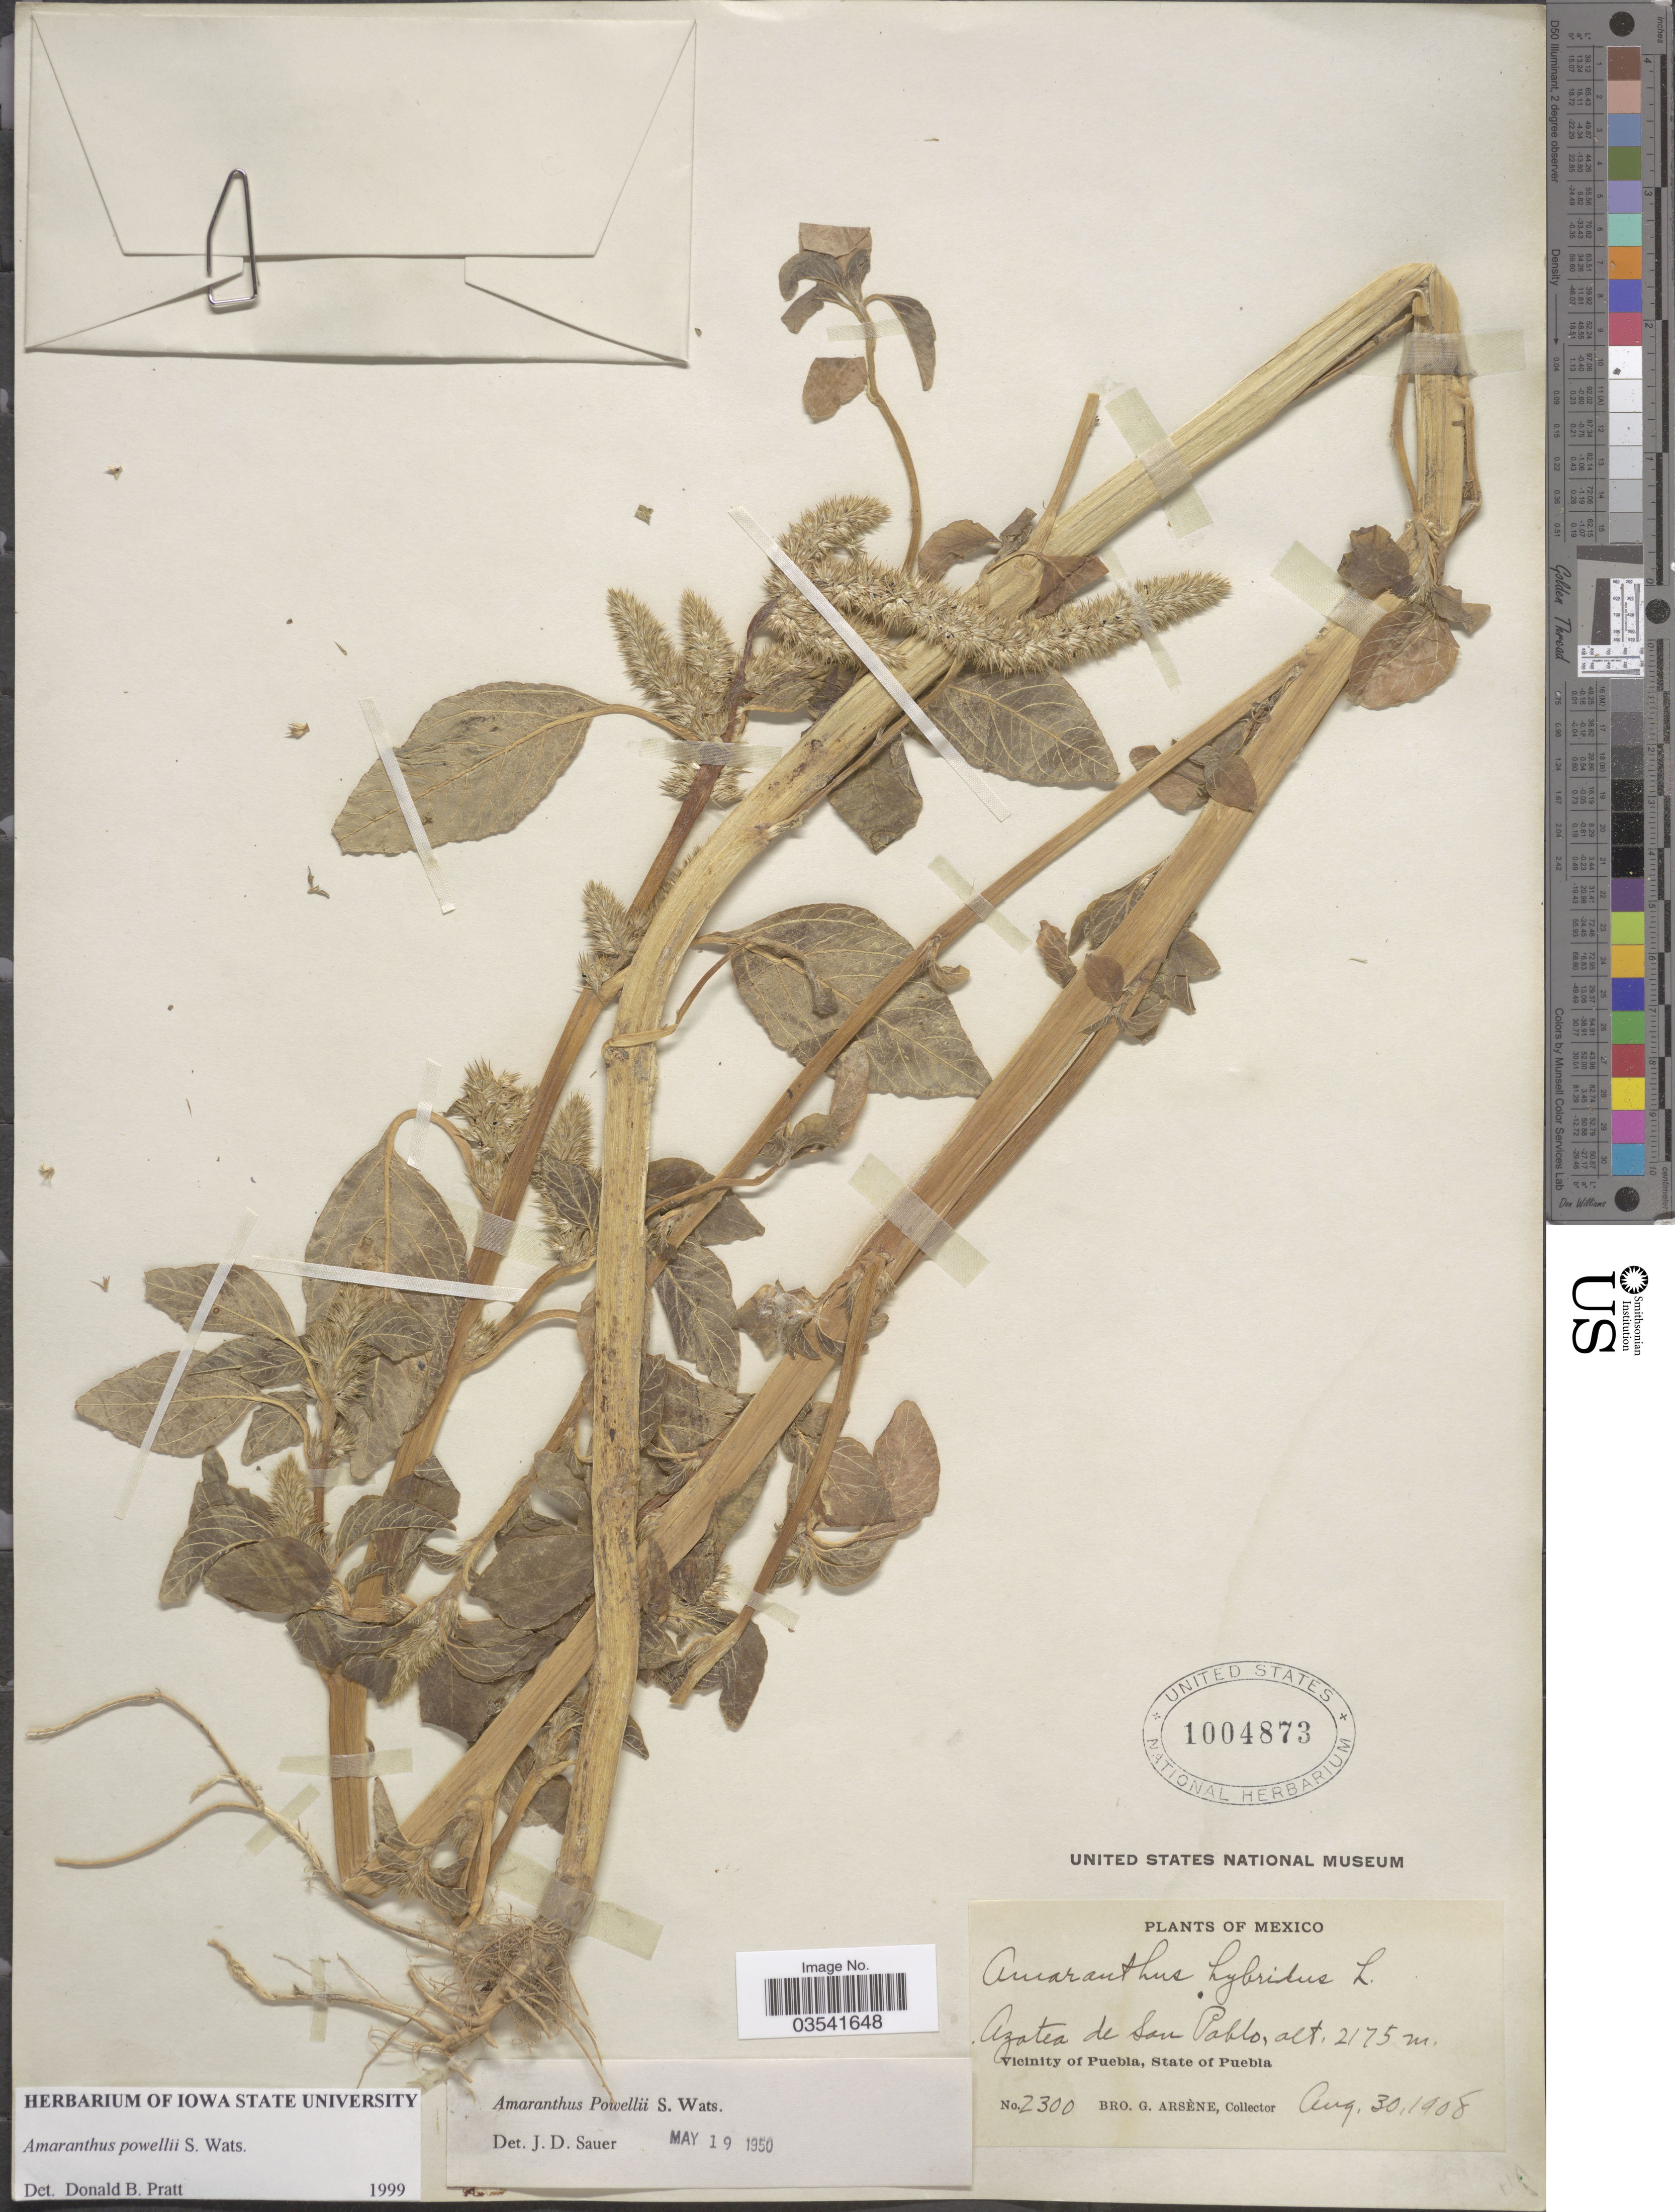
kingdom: Plantae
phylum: Tracheophyta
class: Magnoliopsida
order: Caryophyllales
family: Amaranthaceae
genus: Amaranthus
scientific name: Amaranthus powellii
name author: S. Watson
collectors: Bro. G. Arsène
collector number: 2300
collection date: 1908-08-30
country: Mexico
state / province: Puebla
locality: Azatea de San Pablo. Vicinity of Puebla.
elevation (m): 2175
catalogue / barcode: US 1004873